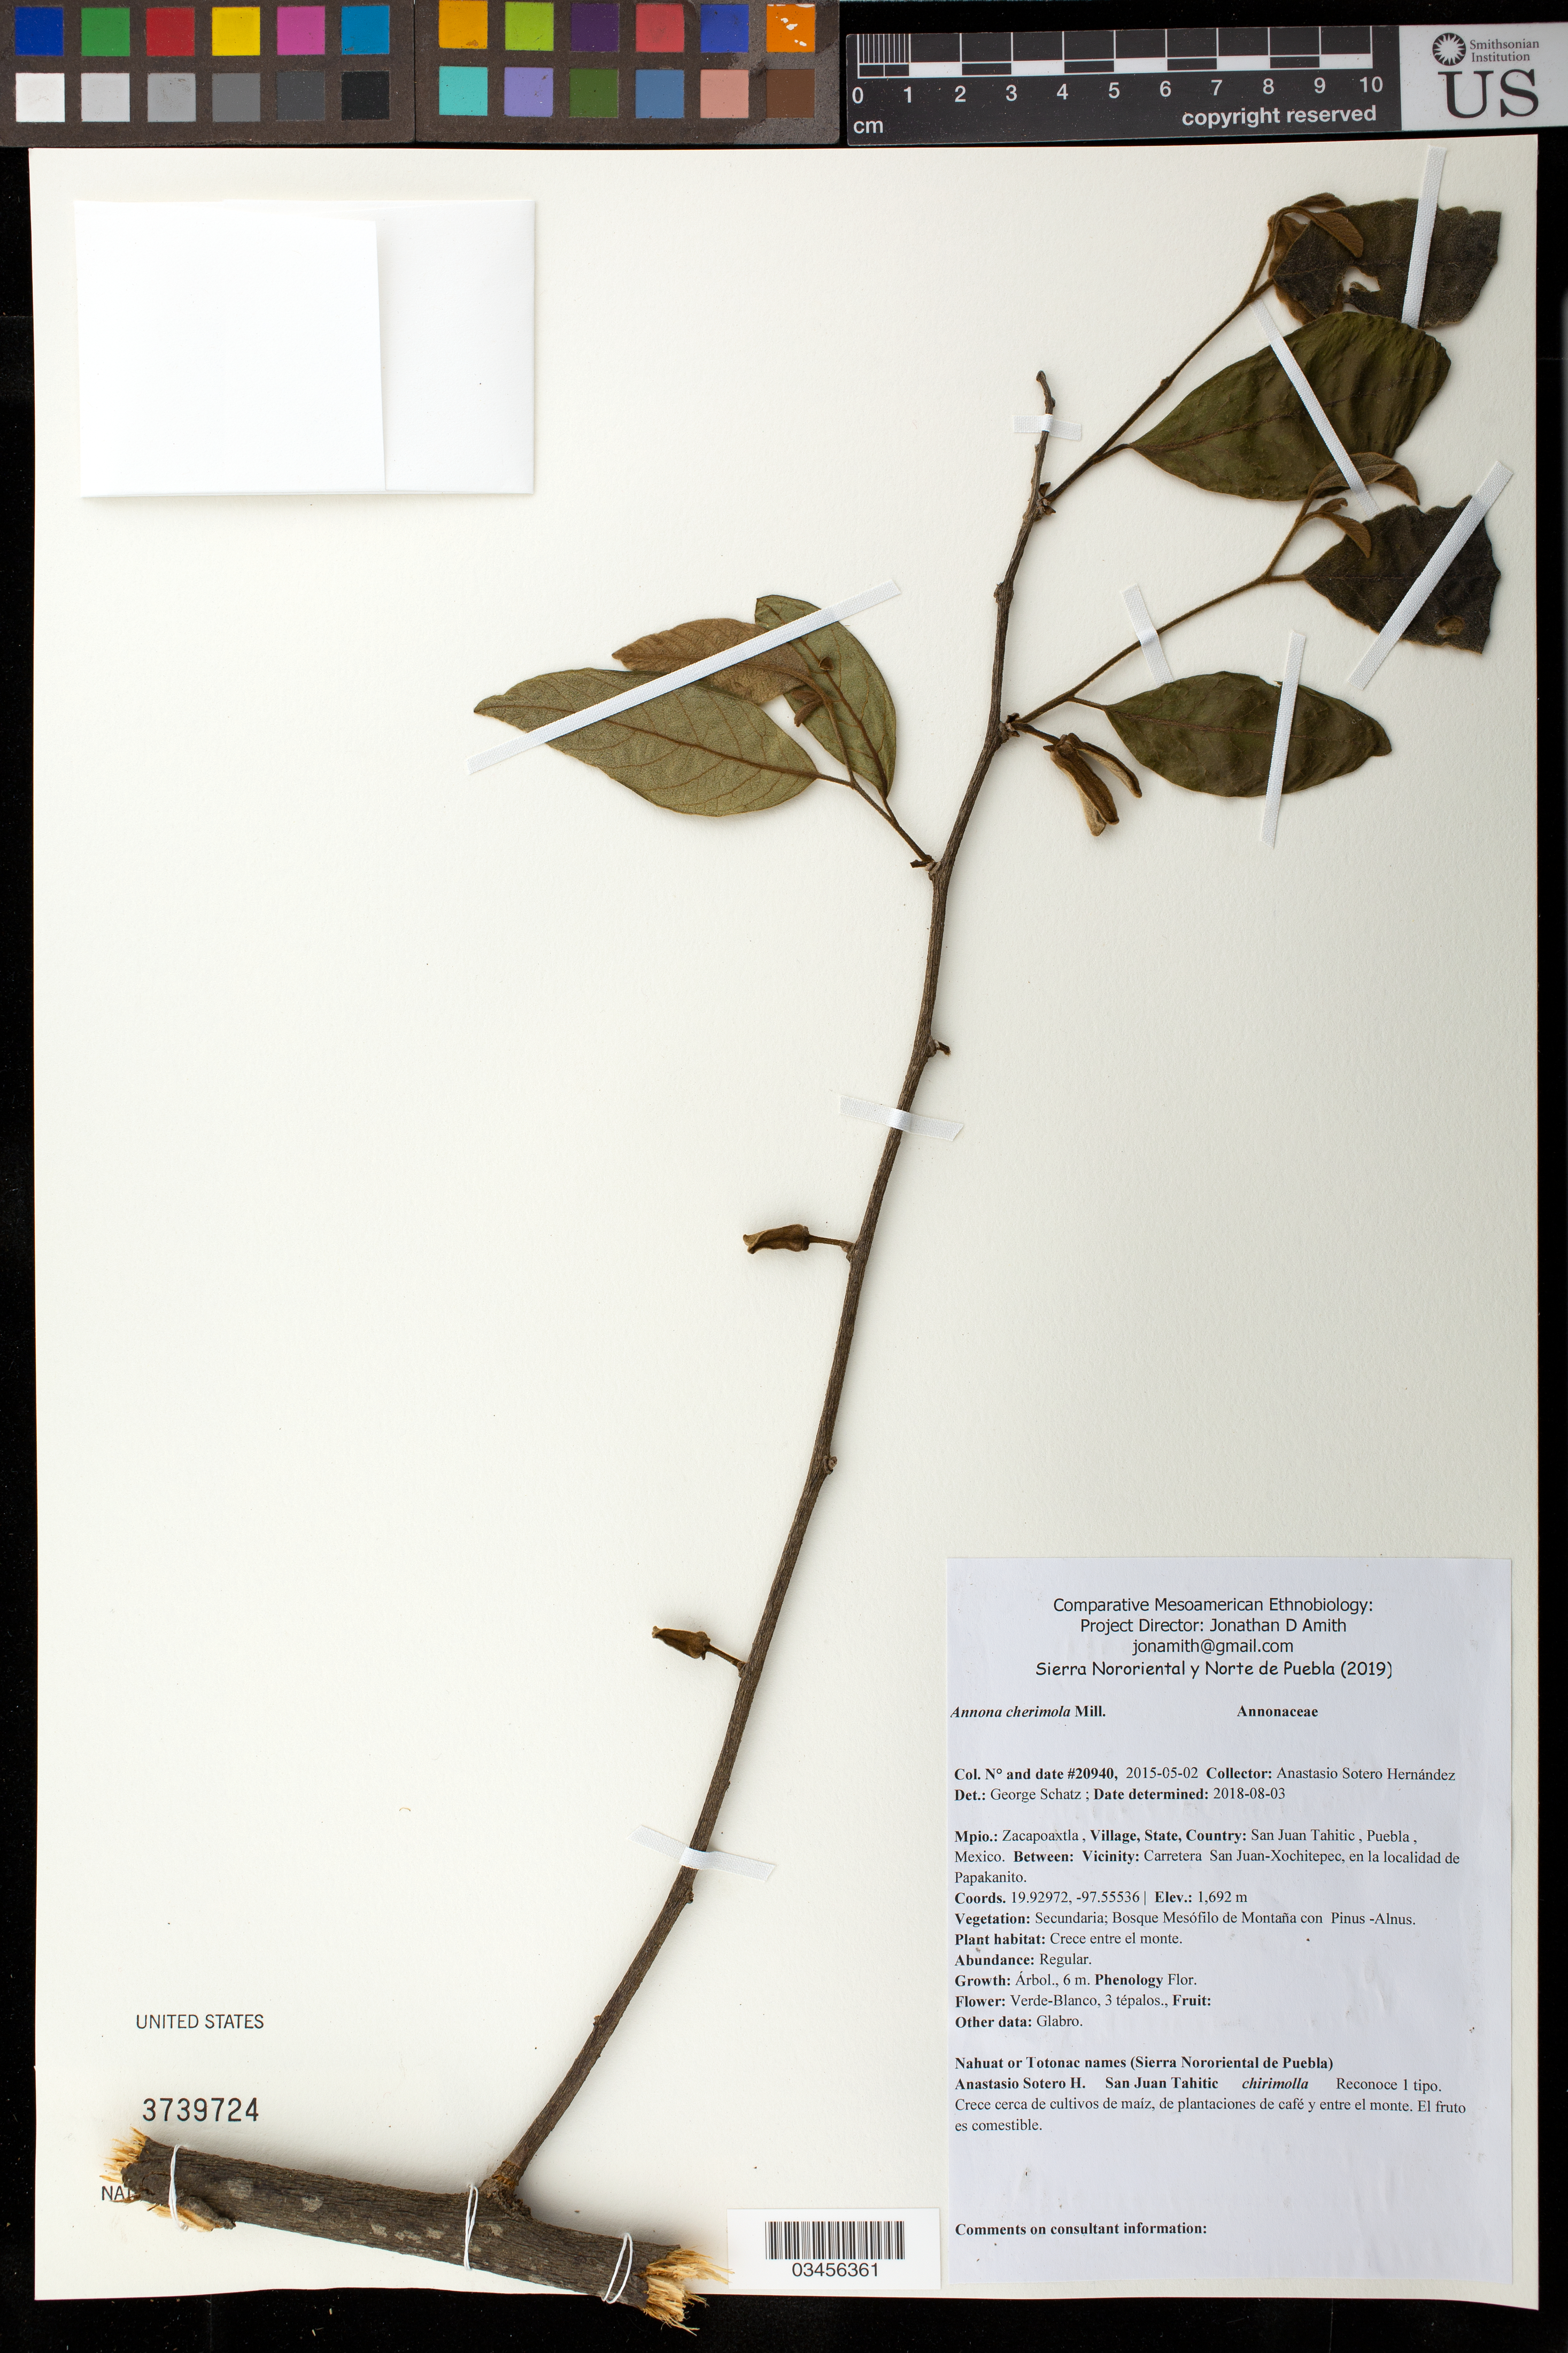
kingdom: Plantae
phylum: Tracheophyta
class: Magnoliopsida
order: Magnoliales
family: Annonaceae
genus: Annona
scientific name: Annona cherimola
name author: Mill.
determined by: Schatz, G.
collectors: A. Sotero H.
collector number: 20940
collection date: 2015-05-02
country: México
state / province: Puebla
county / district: Zacapoaxtla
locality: PUEBLO: San Juan Tahitic; LOCALIDAD EXACTA: Carretera San Juan-Xochitepec, en la localidad de Papakanito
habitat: Bosque mesófilo de montaña con Pinus-Alnus | Crece entre el monte.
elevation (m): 1692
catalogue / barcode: US 3739724